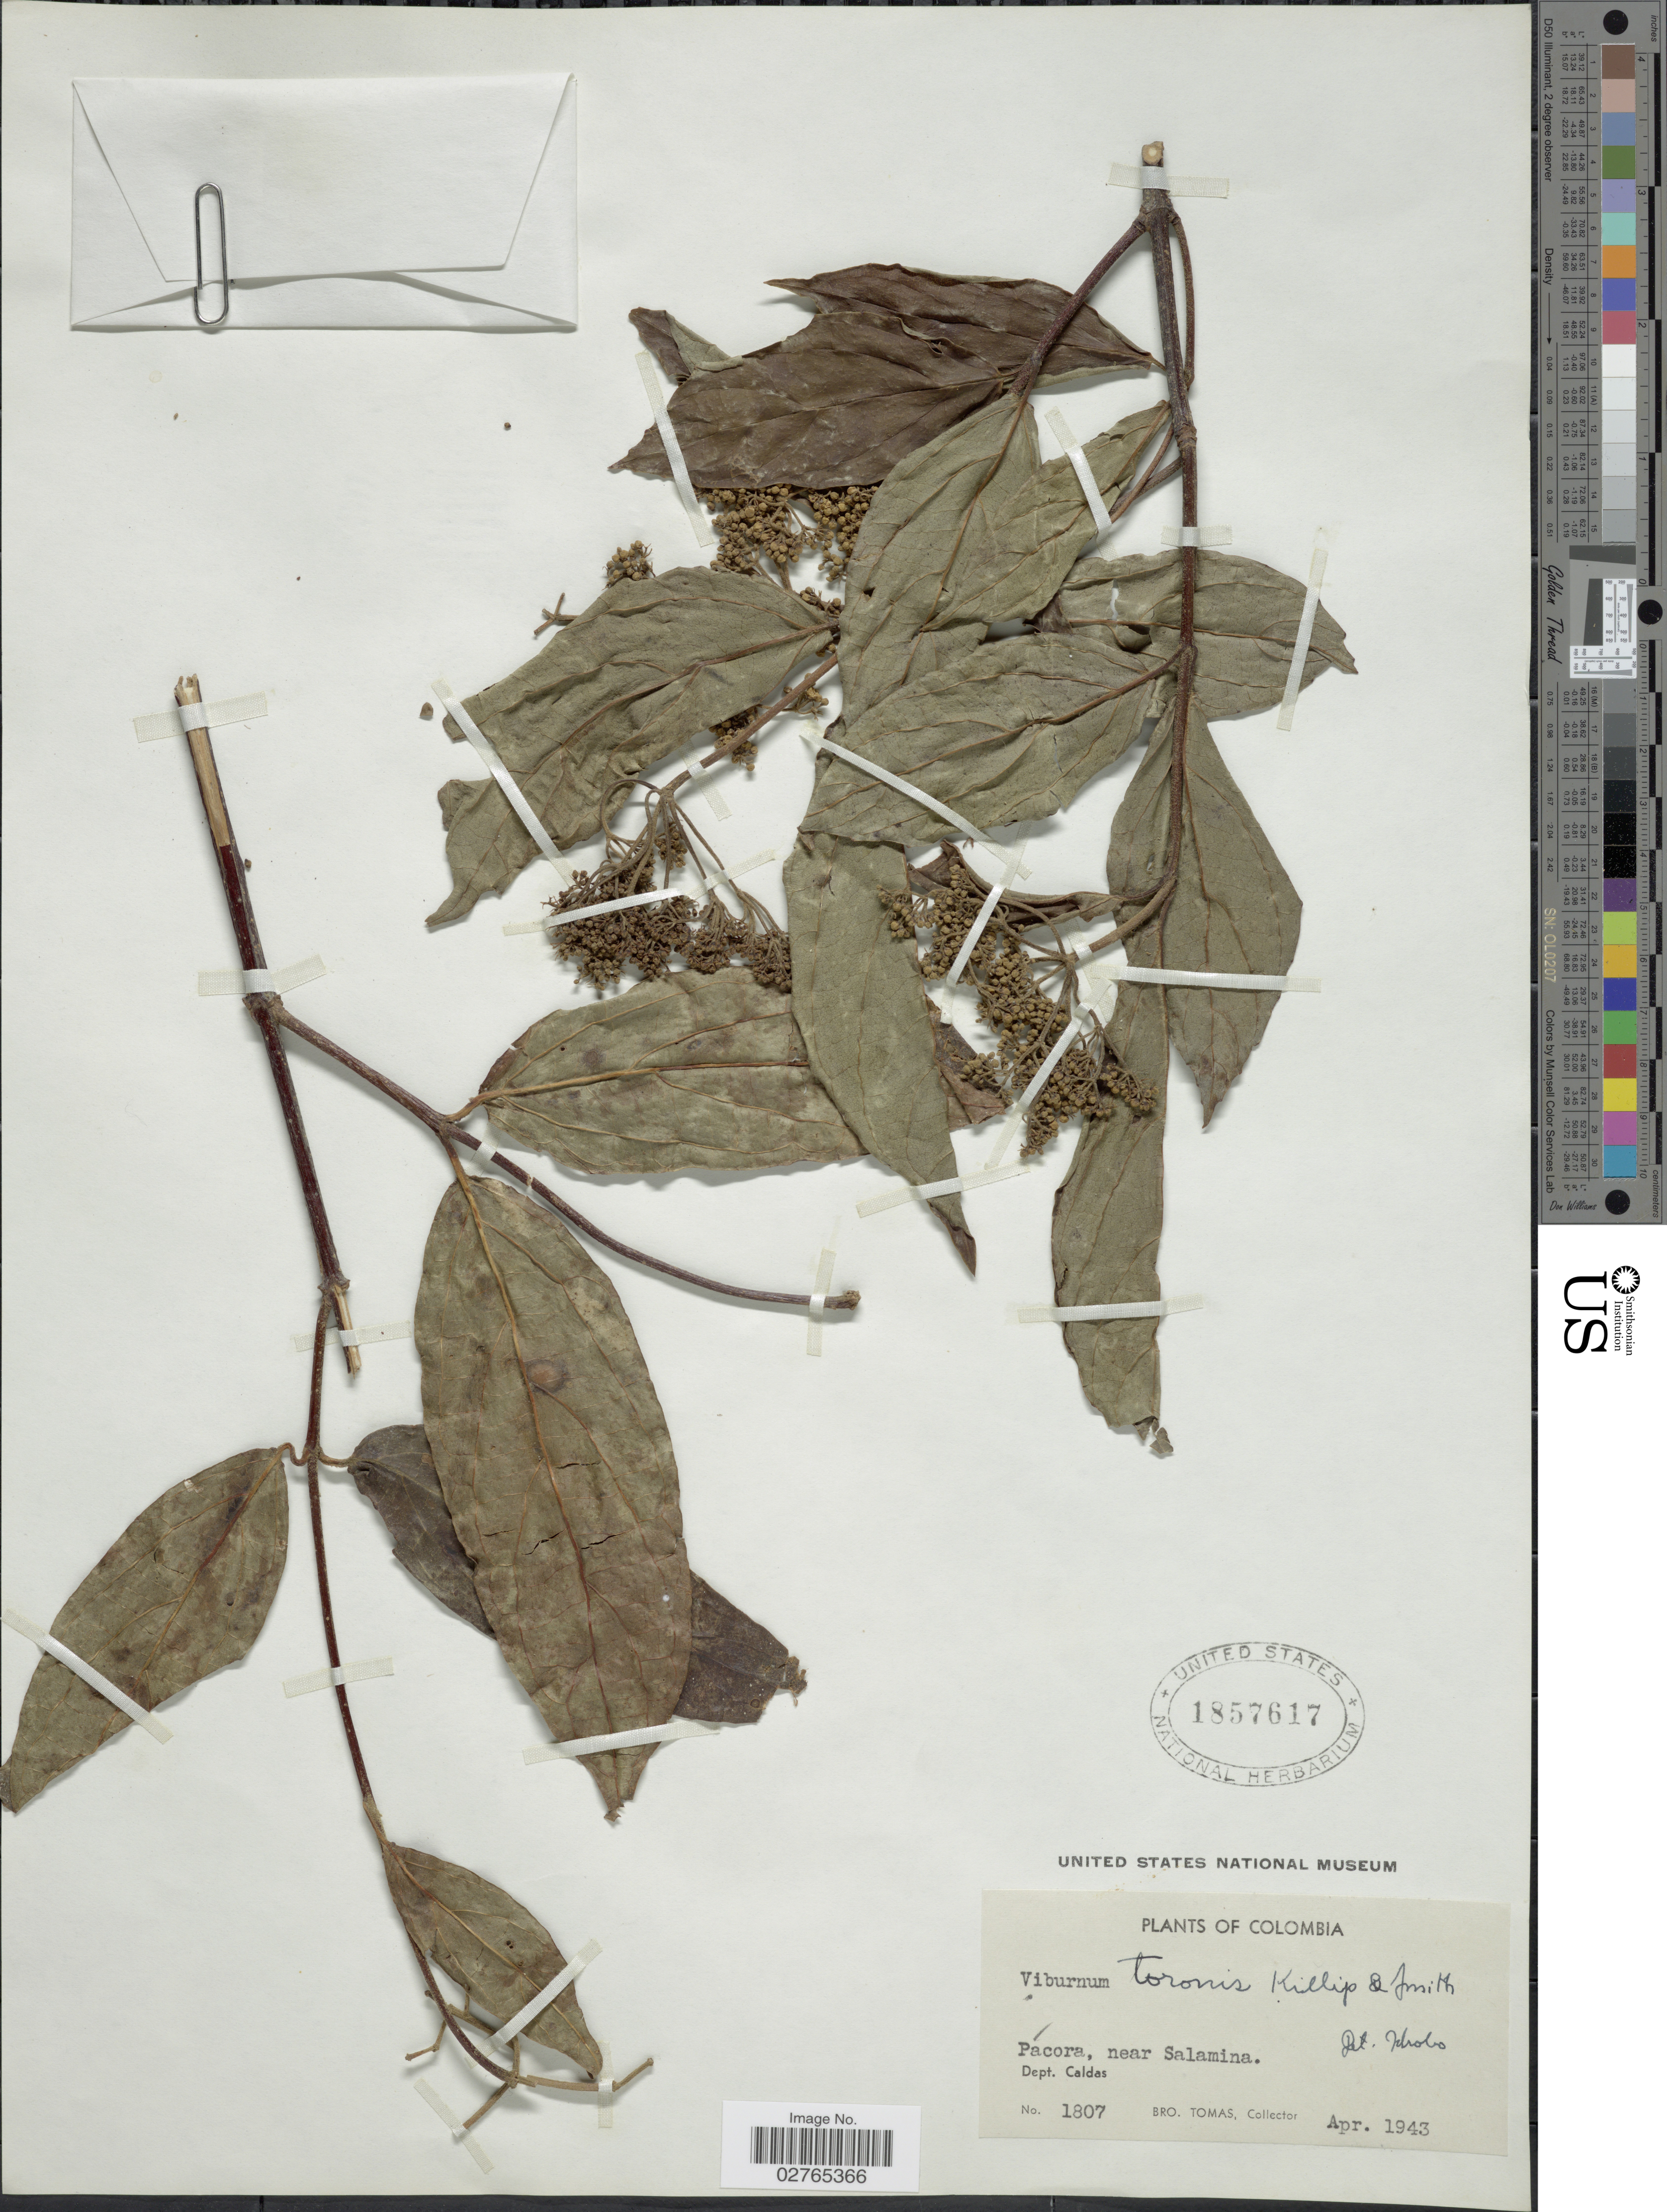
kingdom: Plantae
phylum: Tracheophyta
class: Magnoliopsida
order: Dipsacales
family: Viburnaceae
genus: Viburnum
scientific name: Viburnum toronis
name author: Killip & A.C. Sm.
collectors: B. Tomas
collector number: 1807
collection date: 1943-04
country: Colombia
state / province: Caldas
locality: Pácora, near Salamina. Dept. Caldas.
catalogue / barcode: US 1857617